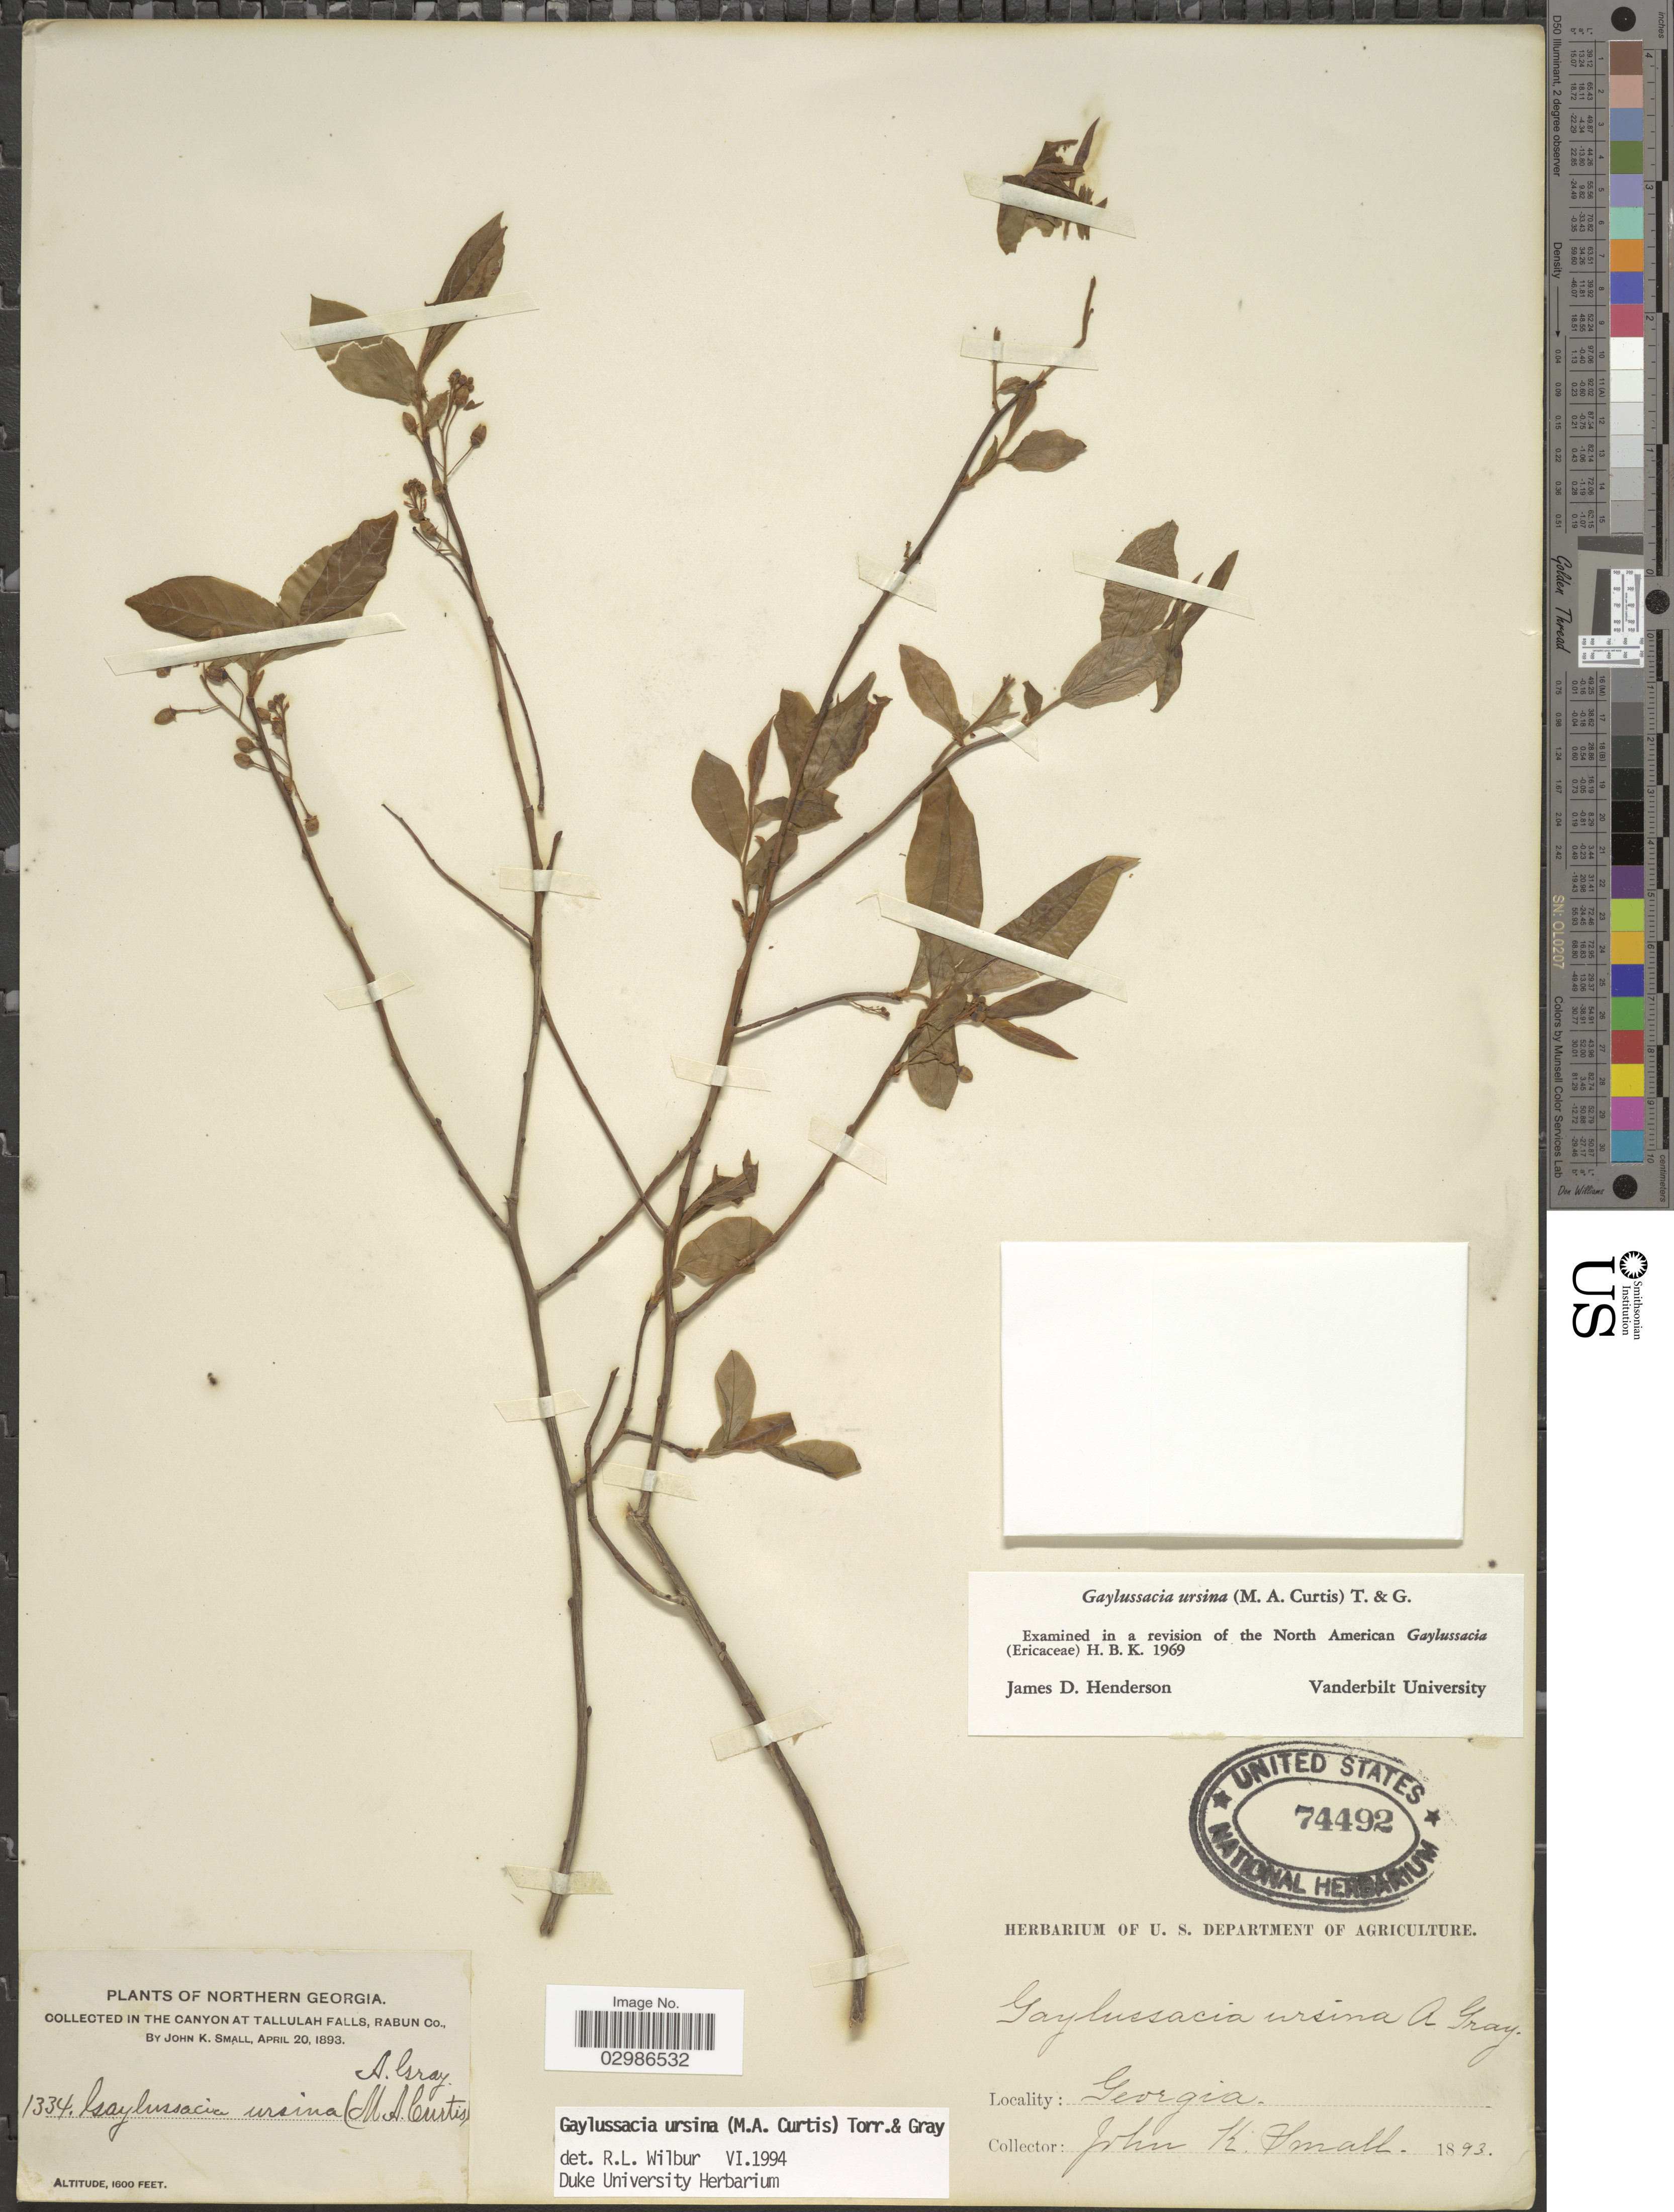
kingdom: Plantae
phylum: Tracheophyta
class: Magnoliopsida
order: Ericales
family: Ericaceae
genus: Gaylussacia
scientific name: Gaylussacia ursina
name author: (M.A. Curtis) Torr. & A. Gray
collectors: J. K. Small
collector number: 1334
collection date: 1893-04-20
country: United States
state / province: Georgia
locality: Northern Georgia. In the canyon Tallulah Falls, Rabun Co.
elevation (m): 488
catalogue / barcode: US 74492